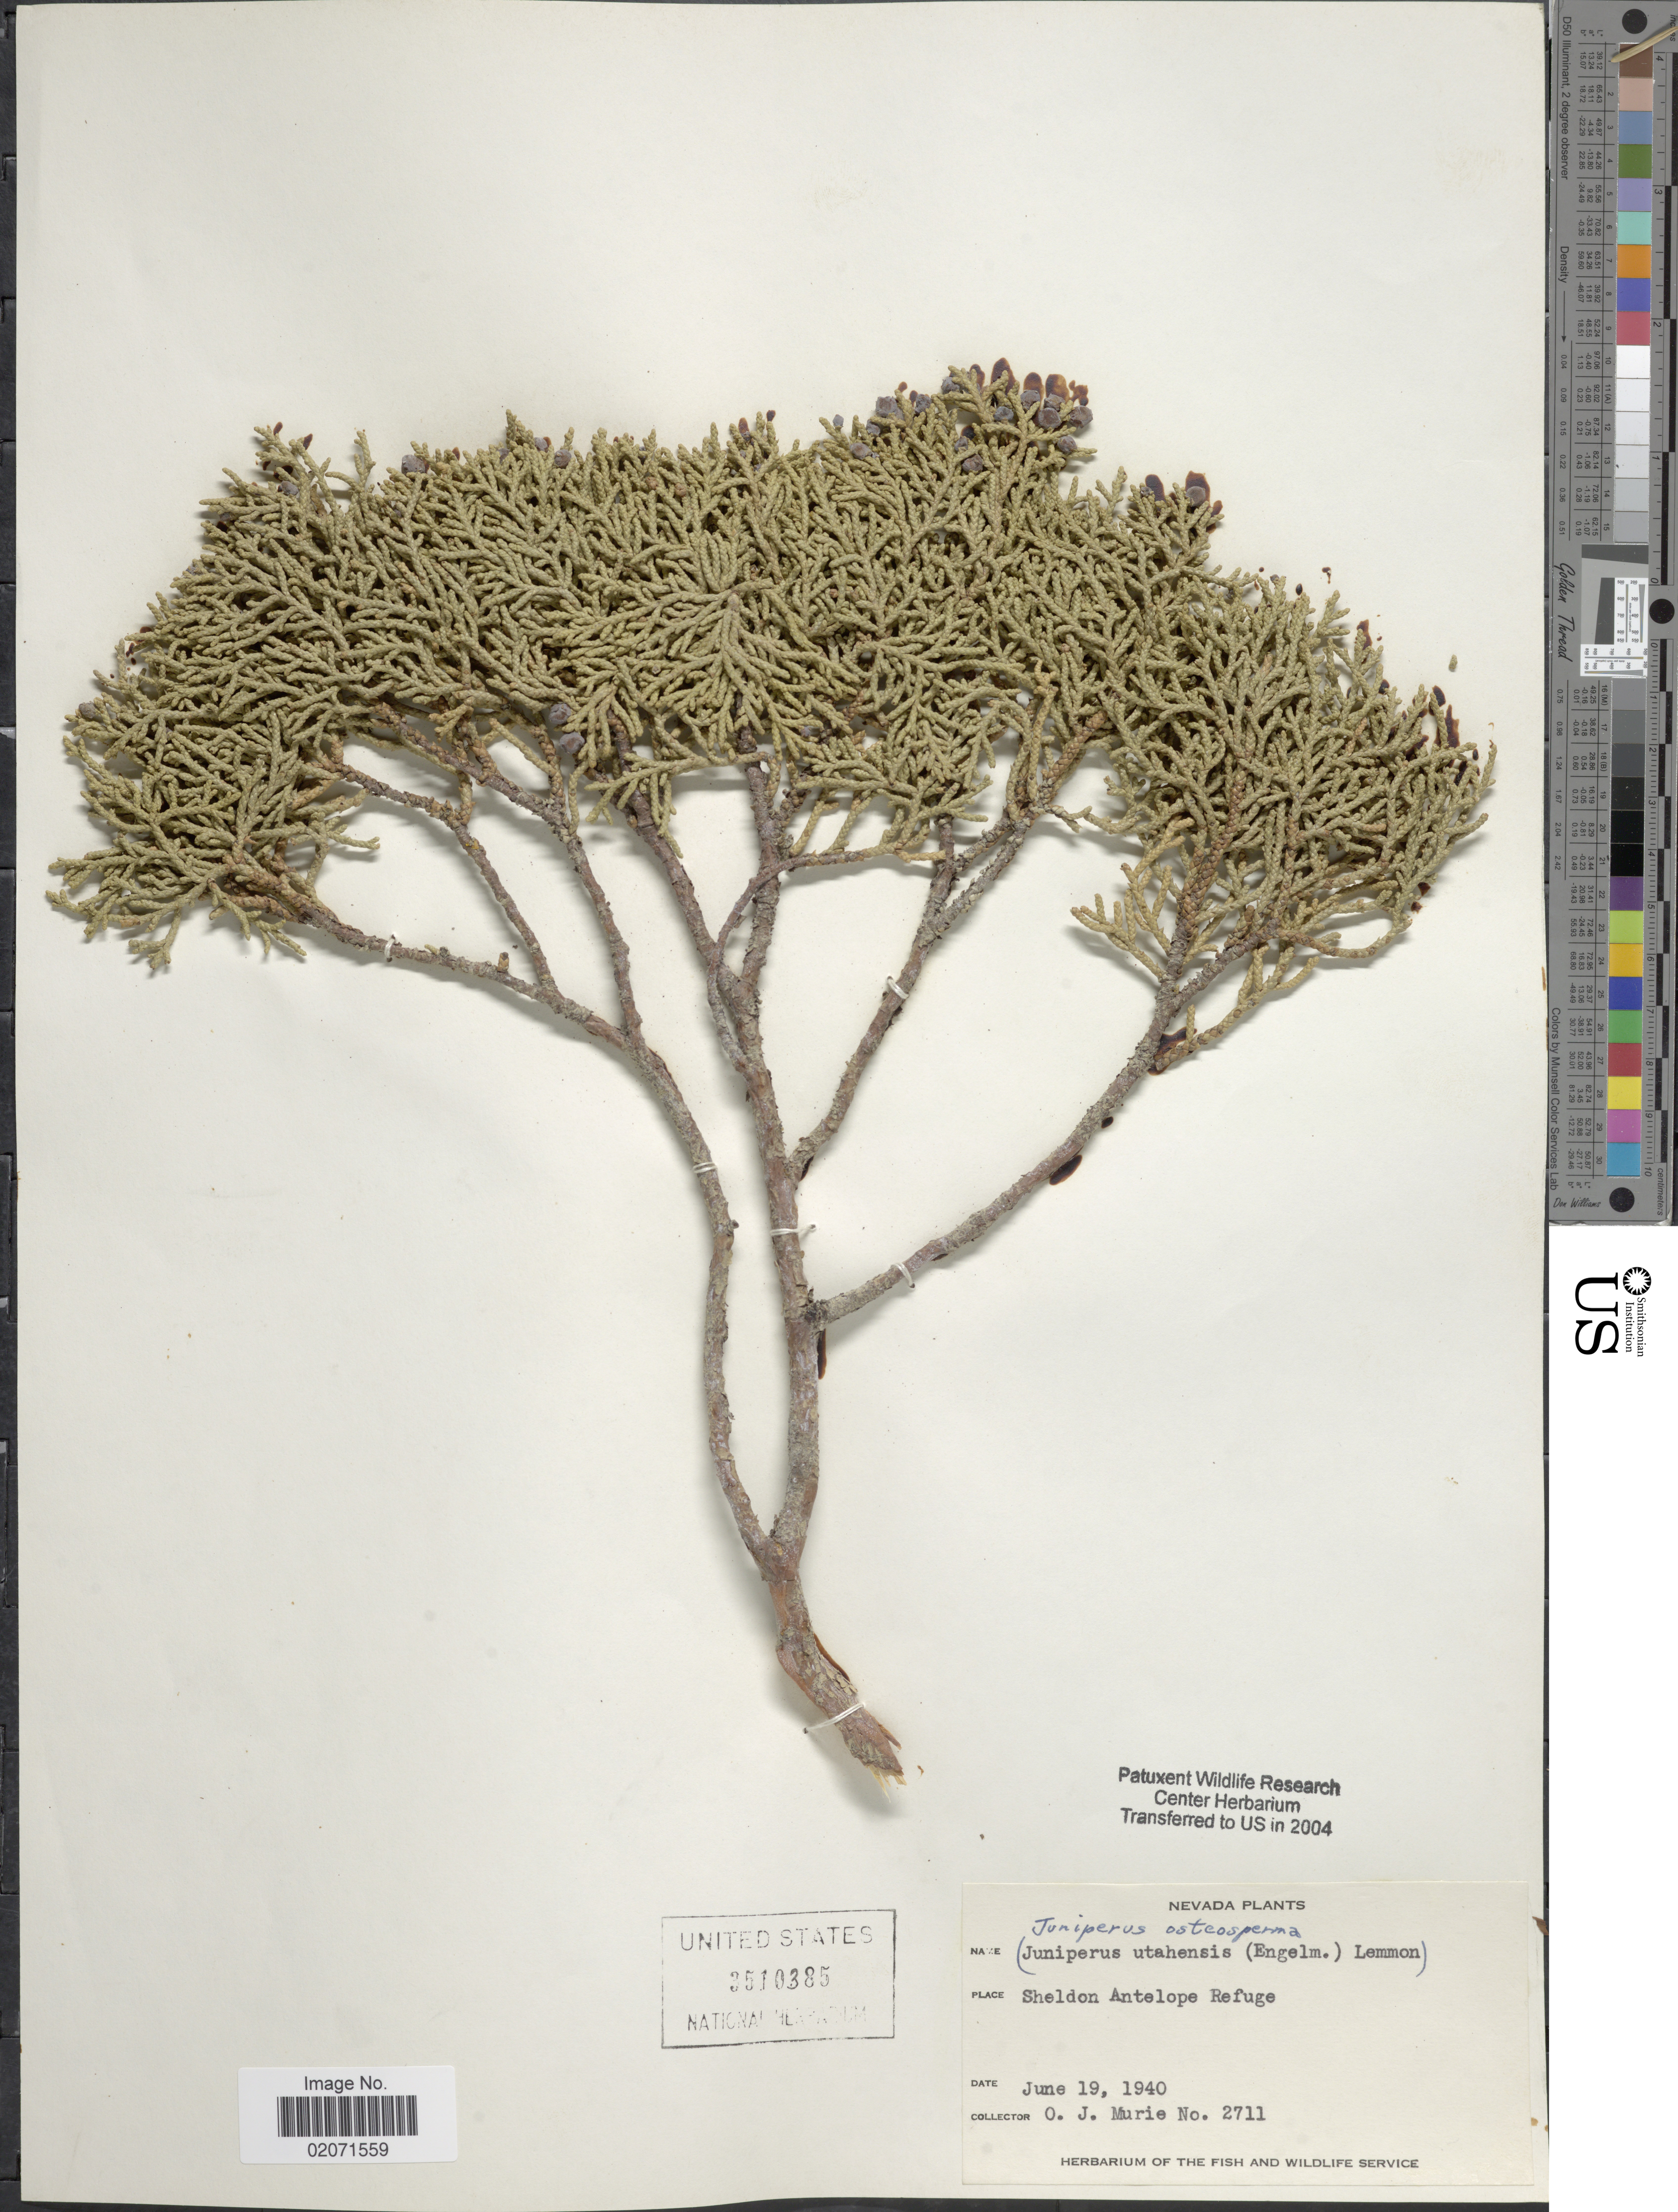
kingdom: Plantae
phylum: Tracheophyta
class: Pinopsida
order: Pinales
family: Cupressaceae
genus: Juniperus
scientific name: Juniperus osteosperma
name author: (Torr.) Little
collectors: O. Murie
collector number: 2711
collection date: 1940-06-19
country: United States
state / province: Nevada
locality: Sheldon Antelope Refuge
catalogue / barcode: US 3510385